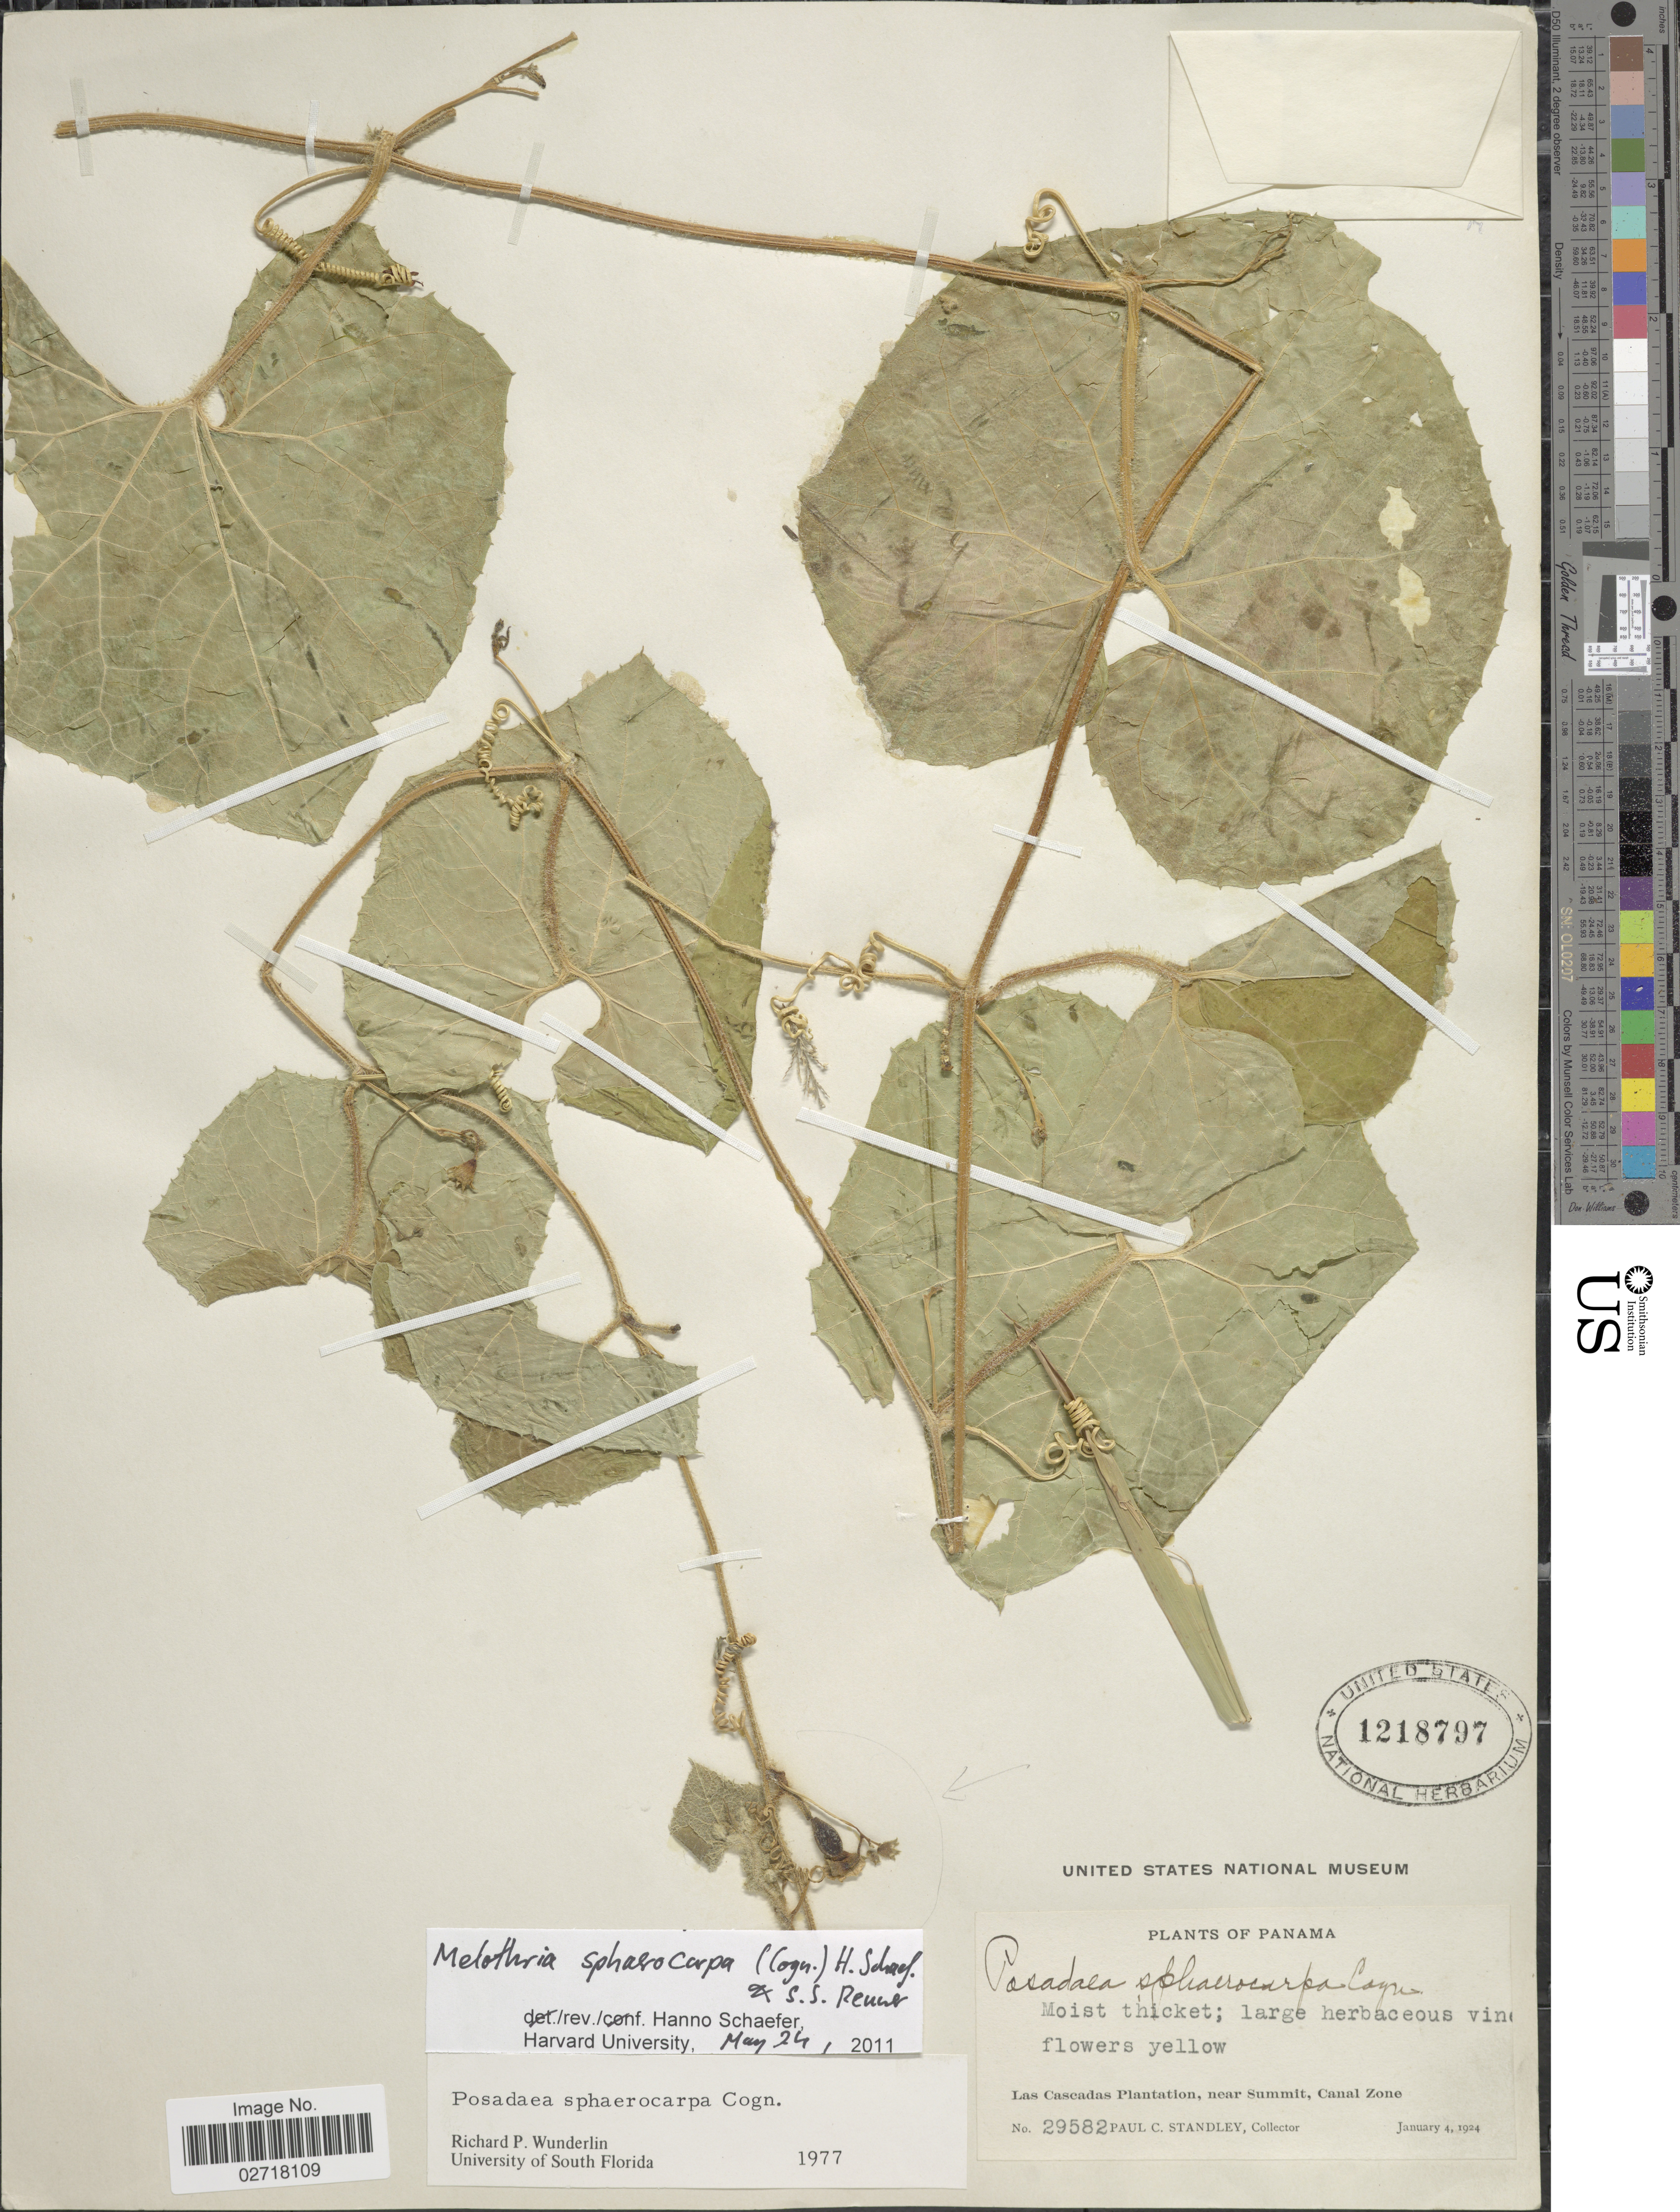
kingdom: Plantae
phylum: Tracheophyta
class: Magnoliopsida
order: Cucurbitales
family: Cucurbitaceae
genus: Melothria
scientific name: Melothria sphaerocarpa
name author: (Cogn.) H. Schaef. & S.S. Renner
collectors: P. C. Standley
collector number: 29282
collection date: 1924-01-04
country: Panama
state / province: Colón / Panamá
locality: Las Cascades Plantation, near Summit, Canal Zone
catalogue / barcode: US 1218797